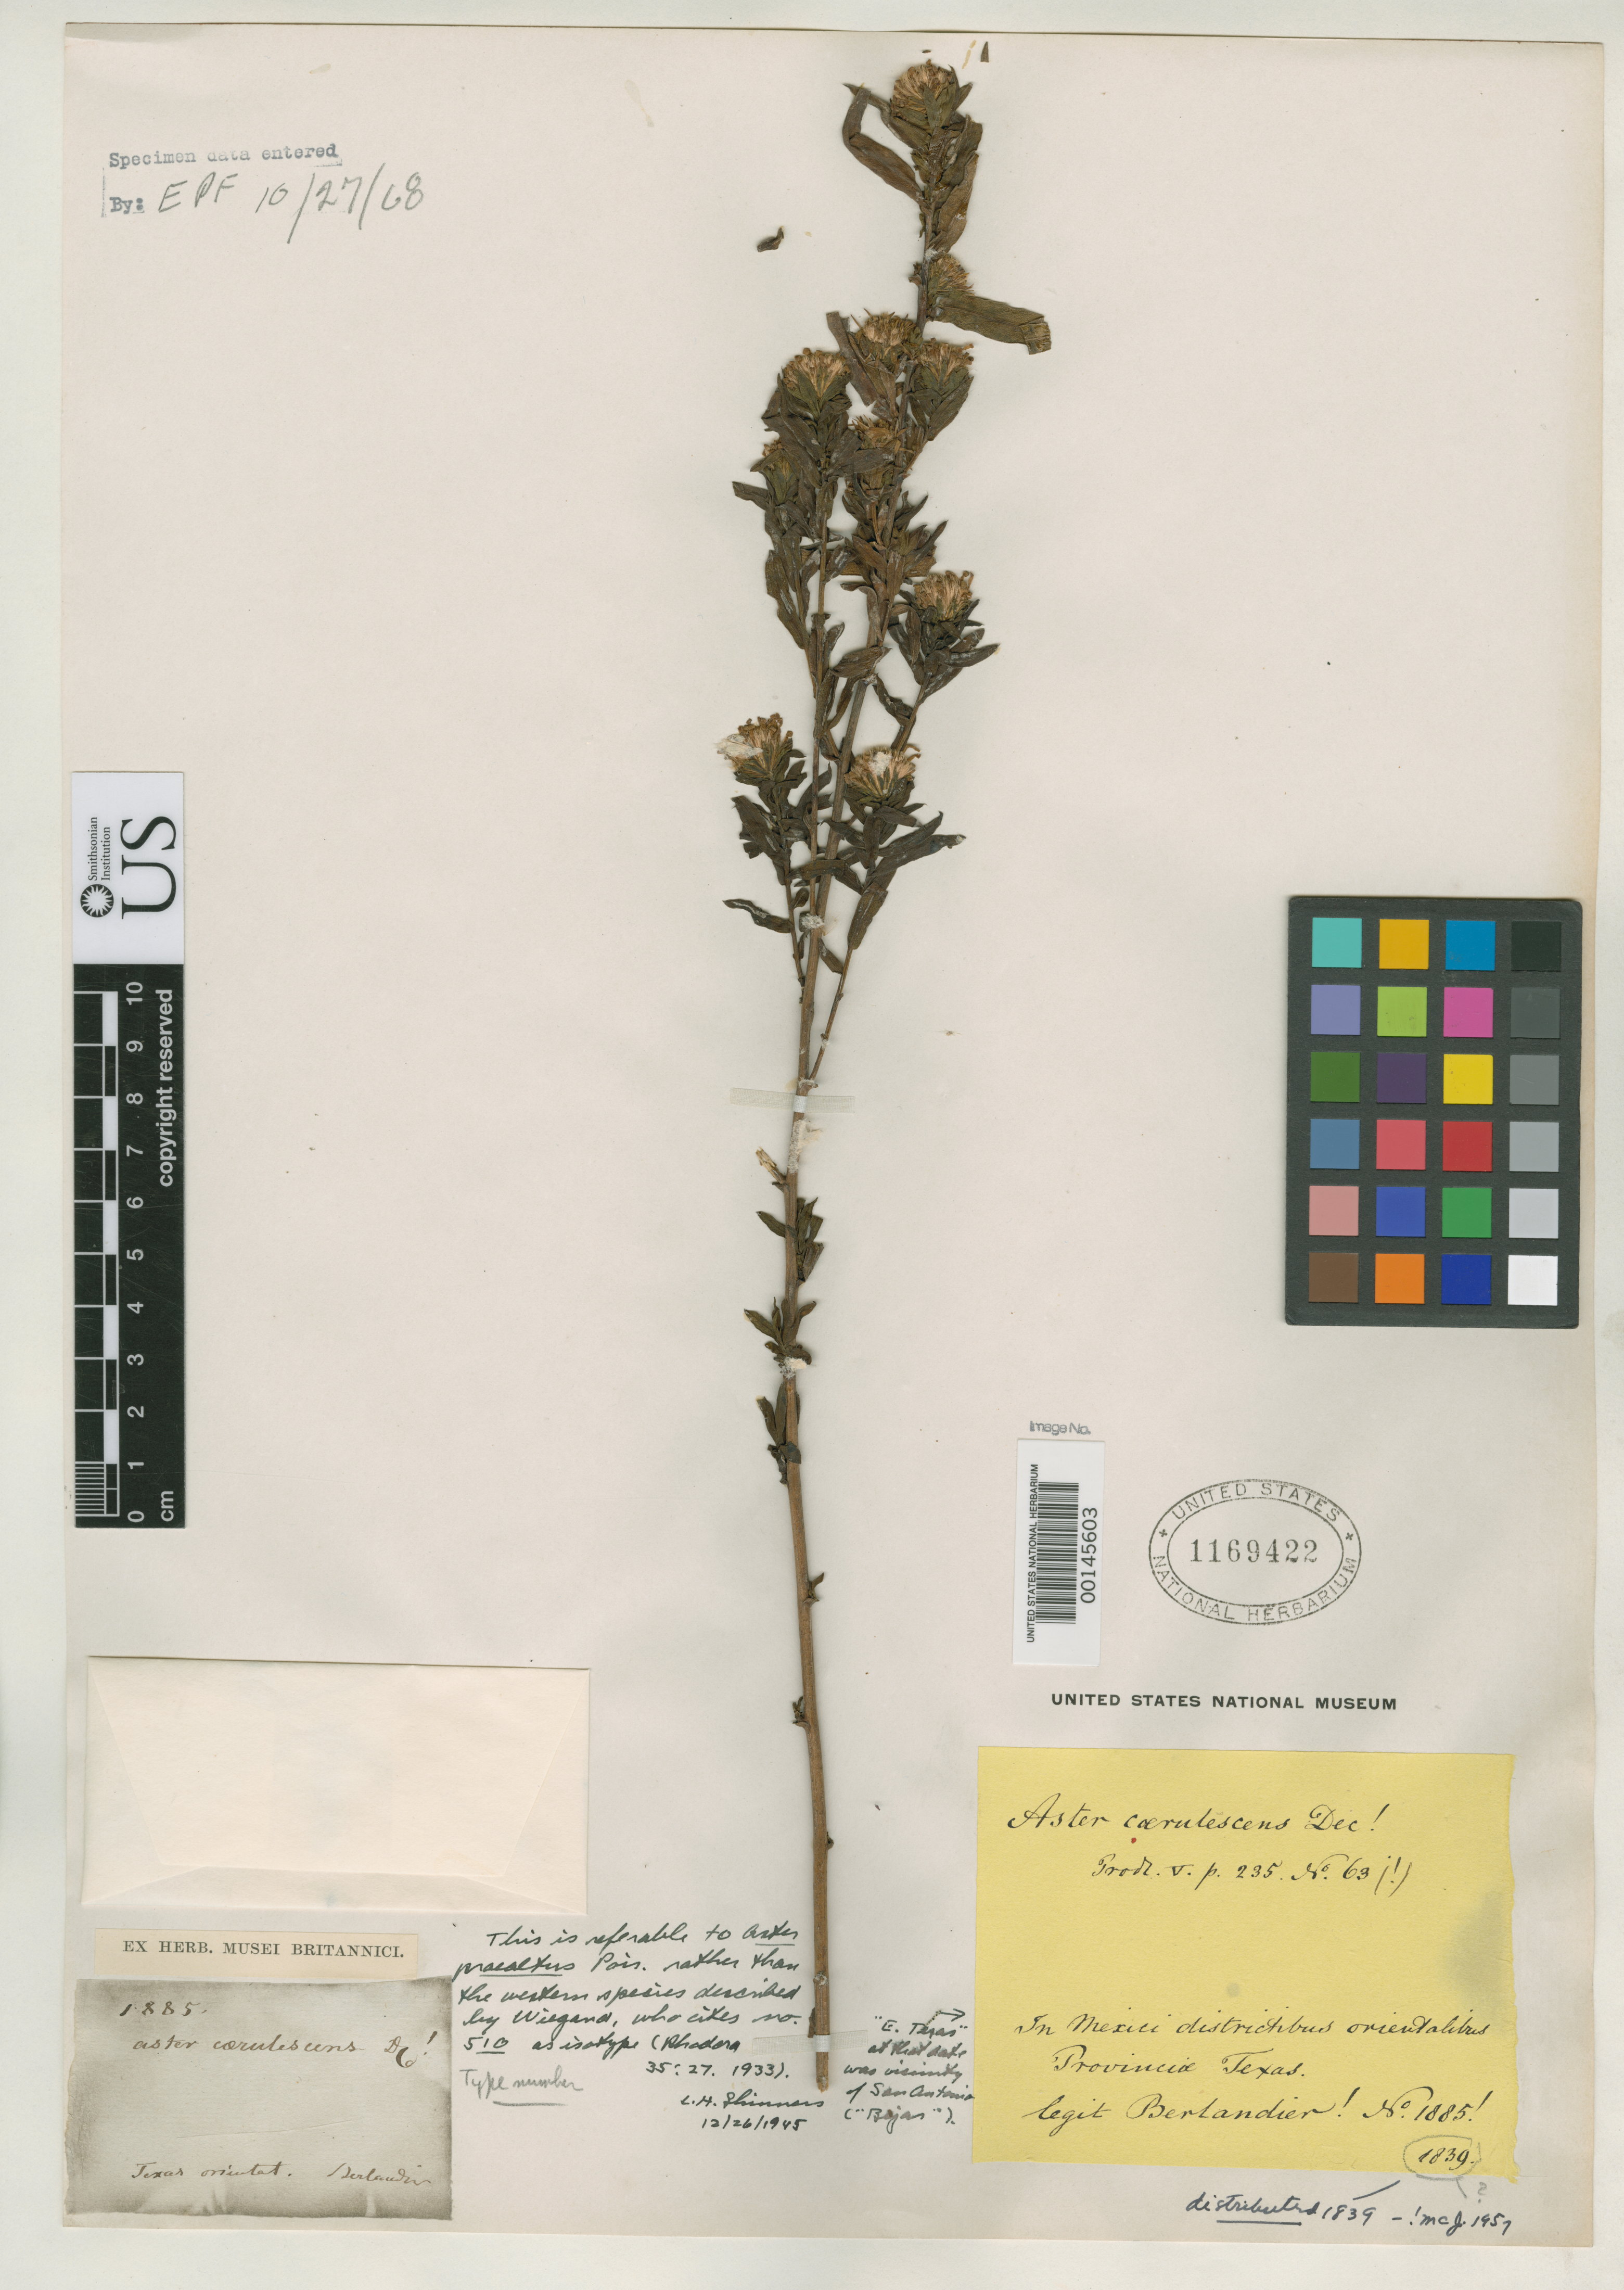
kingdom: Plantae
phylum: Tracheophyta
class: Magnoliopsida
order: Asterales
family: Asteraceae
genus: Aster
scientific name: Aster coerulescens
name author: DC.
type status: Type Material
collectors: J. L. Berlandier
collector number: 1885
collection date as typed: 1839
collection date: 1839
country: United States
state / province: Texas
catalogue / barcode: US 1169422